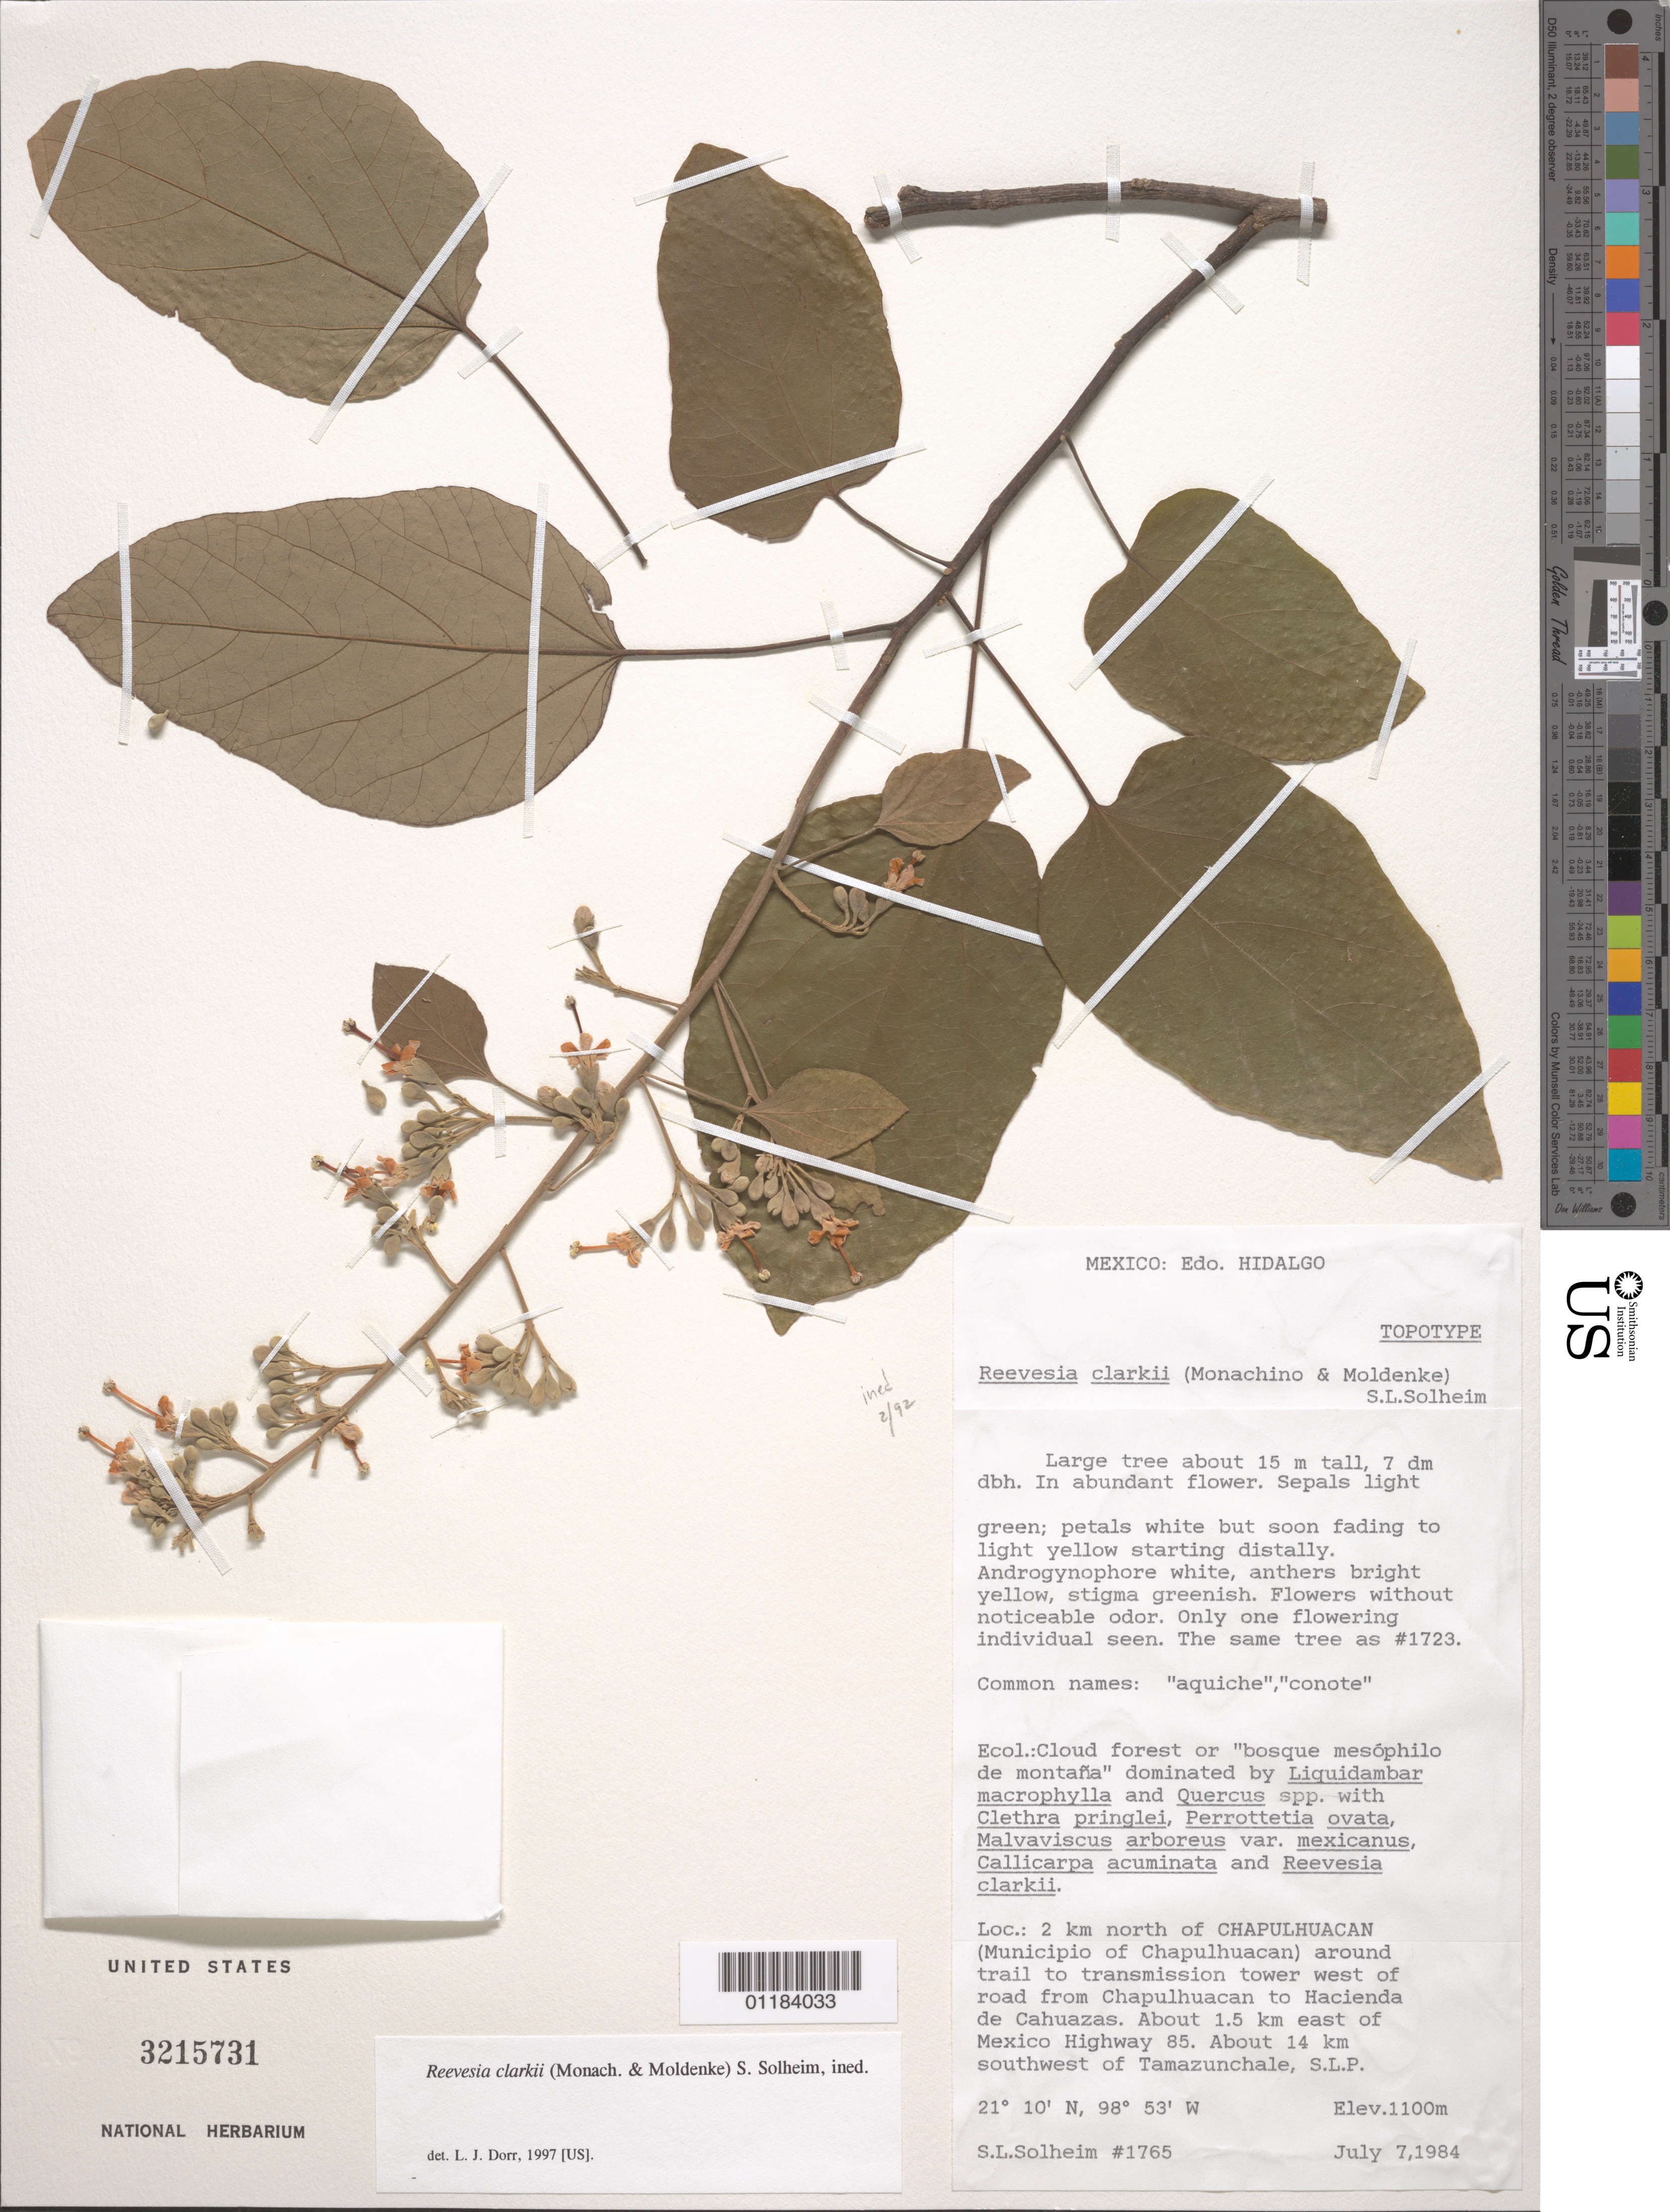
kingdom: Plantae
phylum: Tracheophyta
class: Magnoliopsida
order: Malvales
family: Malvaceae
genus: Reevesia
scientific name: Reevesia clarkii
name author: (Monach. & Moldenke) S. Solheim ex Machuca-Machuca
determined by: Dorr, L. J., (BOT), Smithsonian Institution - National Museum of Natural History (UNITED STATES)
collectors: S. Solheim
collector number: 1765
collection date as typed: July 7, 1984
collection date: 1984-07-07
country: México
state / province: Hidalgo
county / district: Chapulhuacan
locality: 2 km N of Chapulhuacan around trail to transmission tower W of road from Chapulhuacan to Hacienda de Cahuazas. About 1.5 km E of Mexico Highway 85. About 14 km SW of Tamazunchale, S.L.P.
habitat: cloud forest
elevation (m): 1100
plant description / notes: same tree as Solheim 1723; TOPOTYPE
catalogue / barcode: US 3215731